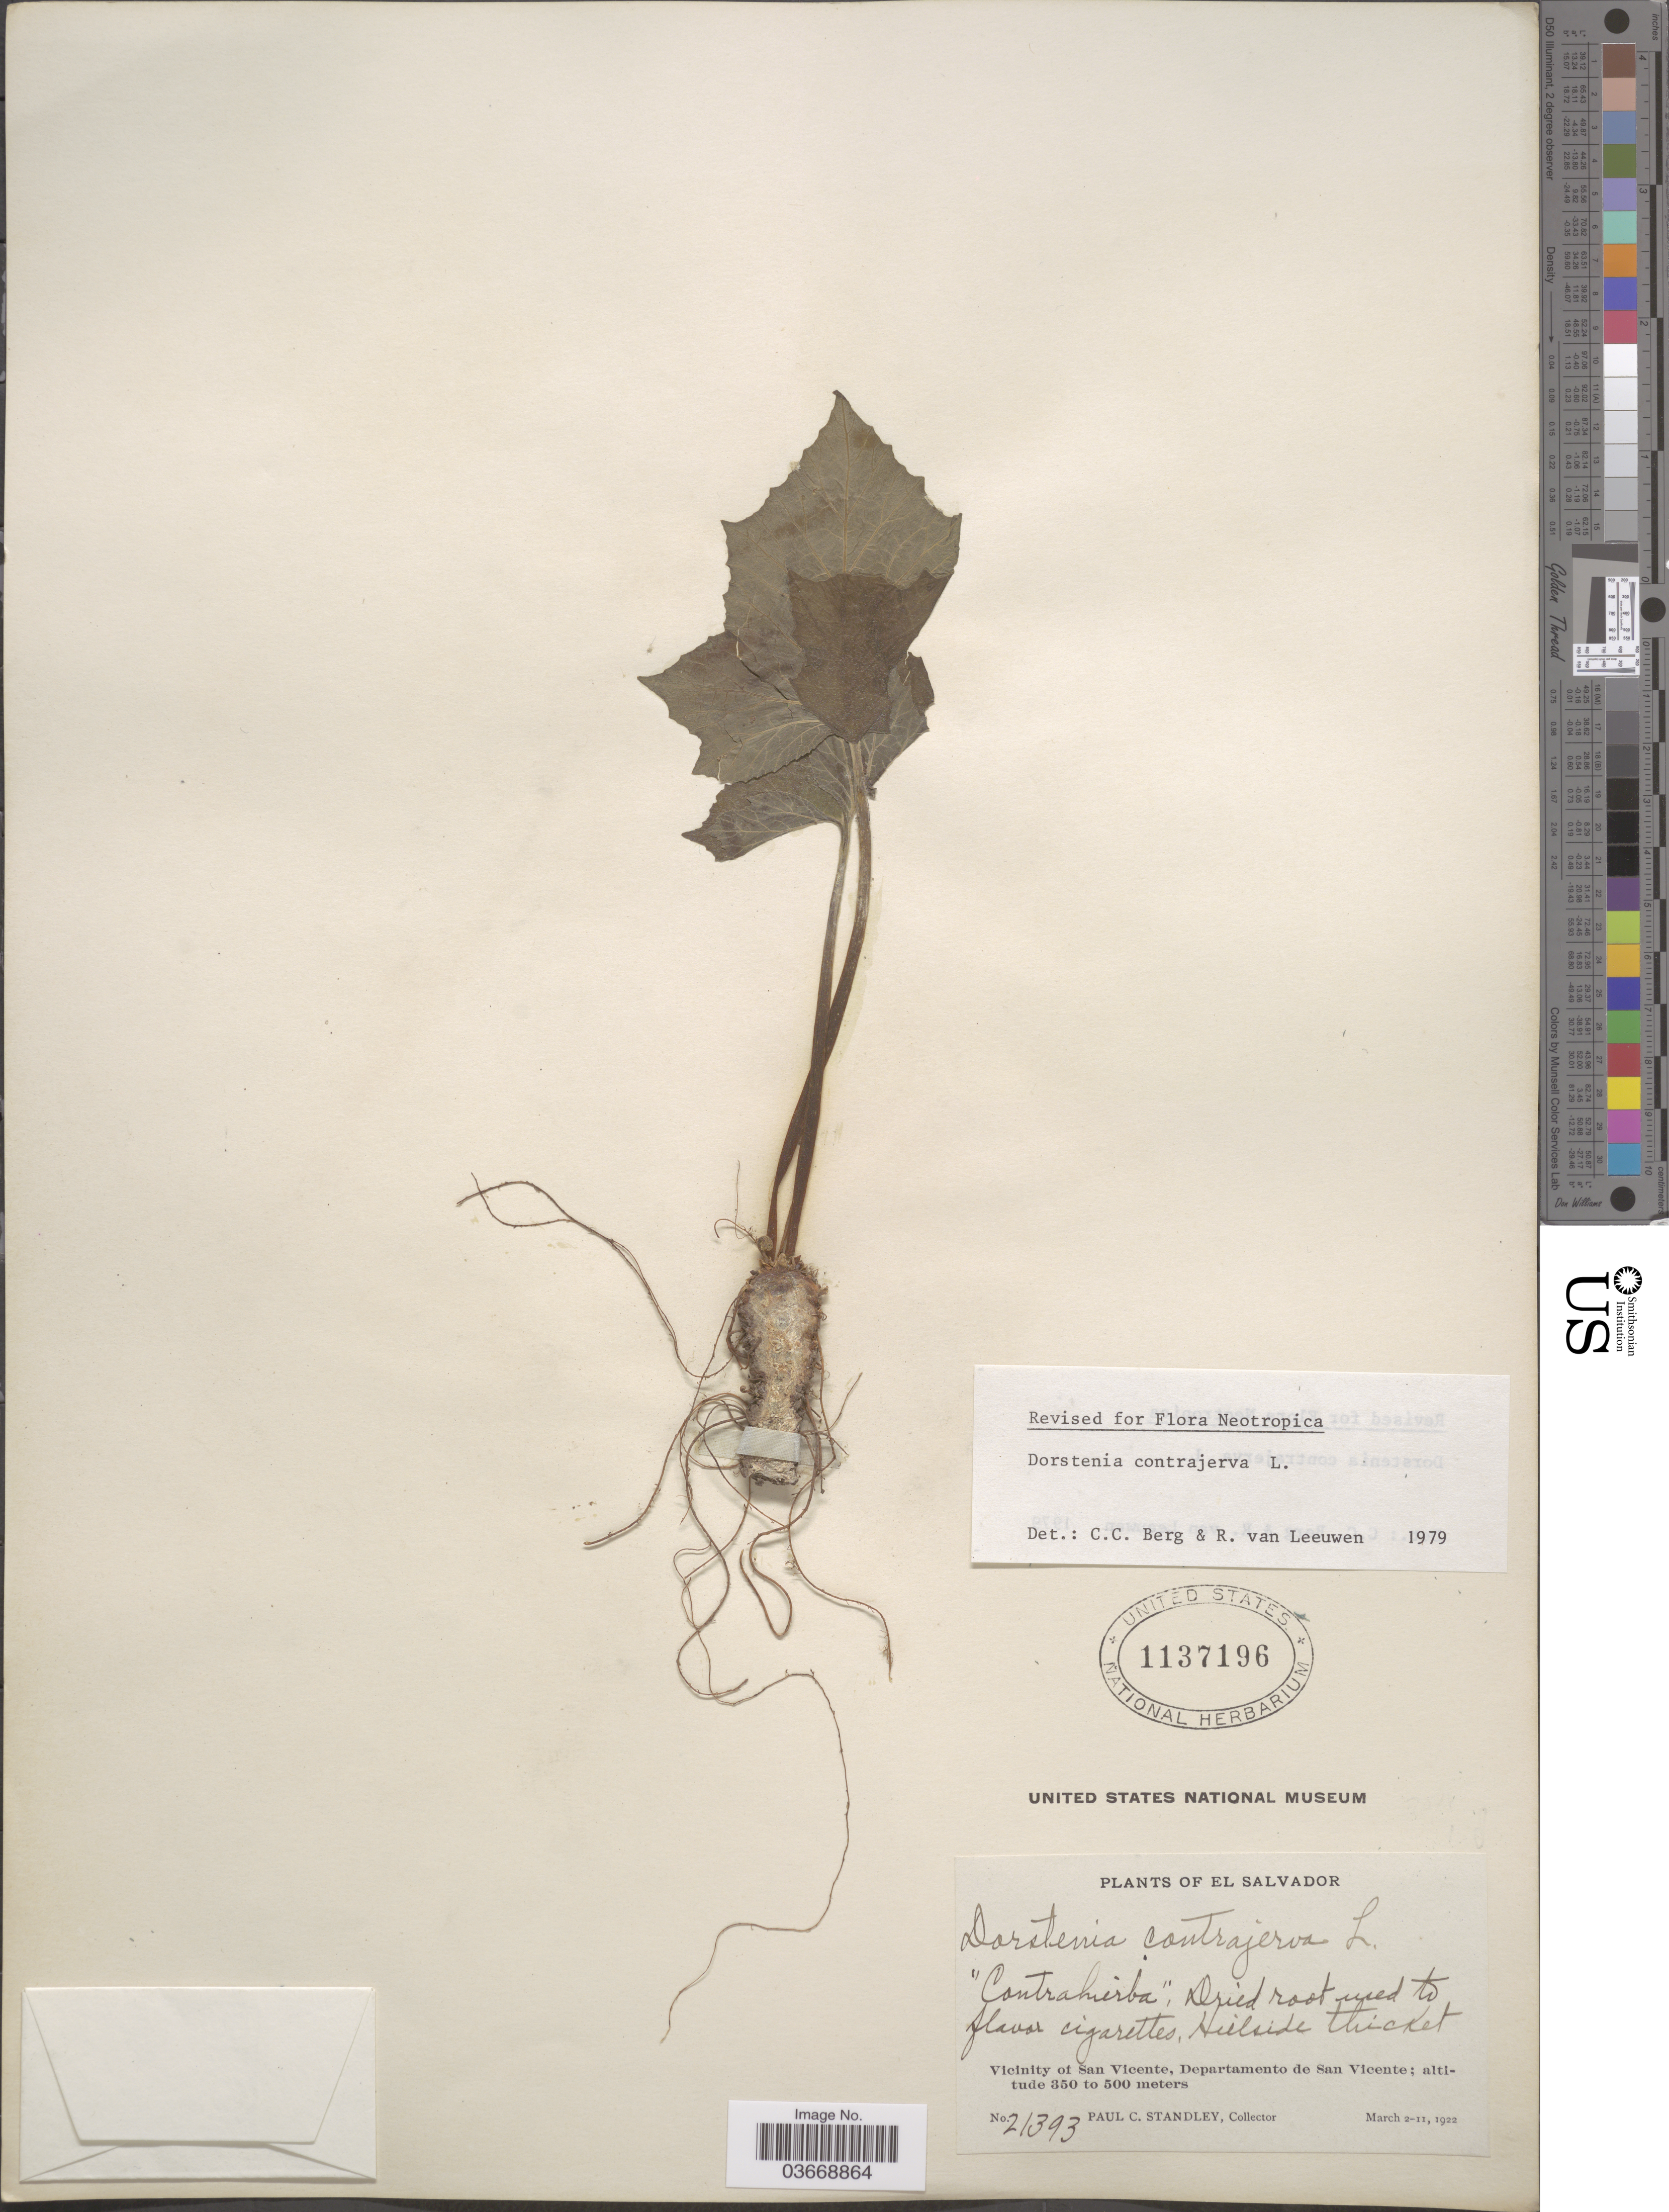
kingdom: Plantae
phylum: Tracheophyta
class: Magnoliopsida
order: Rosales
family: Moraceae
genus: Dorstenia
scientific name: Dorstenia contrajerva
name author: L.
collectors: P. C. Standley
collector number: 21393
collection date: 1922-03-02/1922-03-11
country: El Salvador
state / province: San Vincente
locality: Vicinity of San Vicente, Departamento de San Vicente.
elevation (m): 350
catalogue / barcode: US 1137196